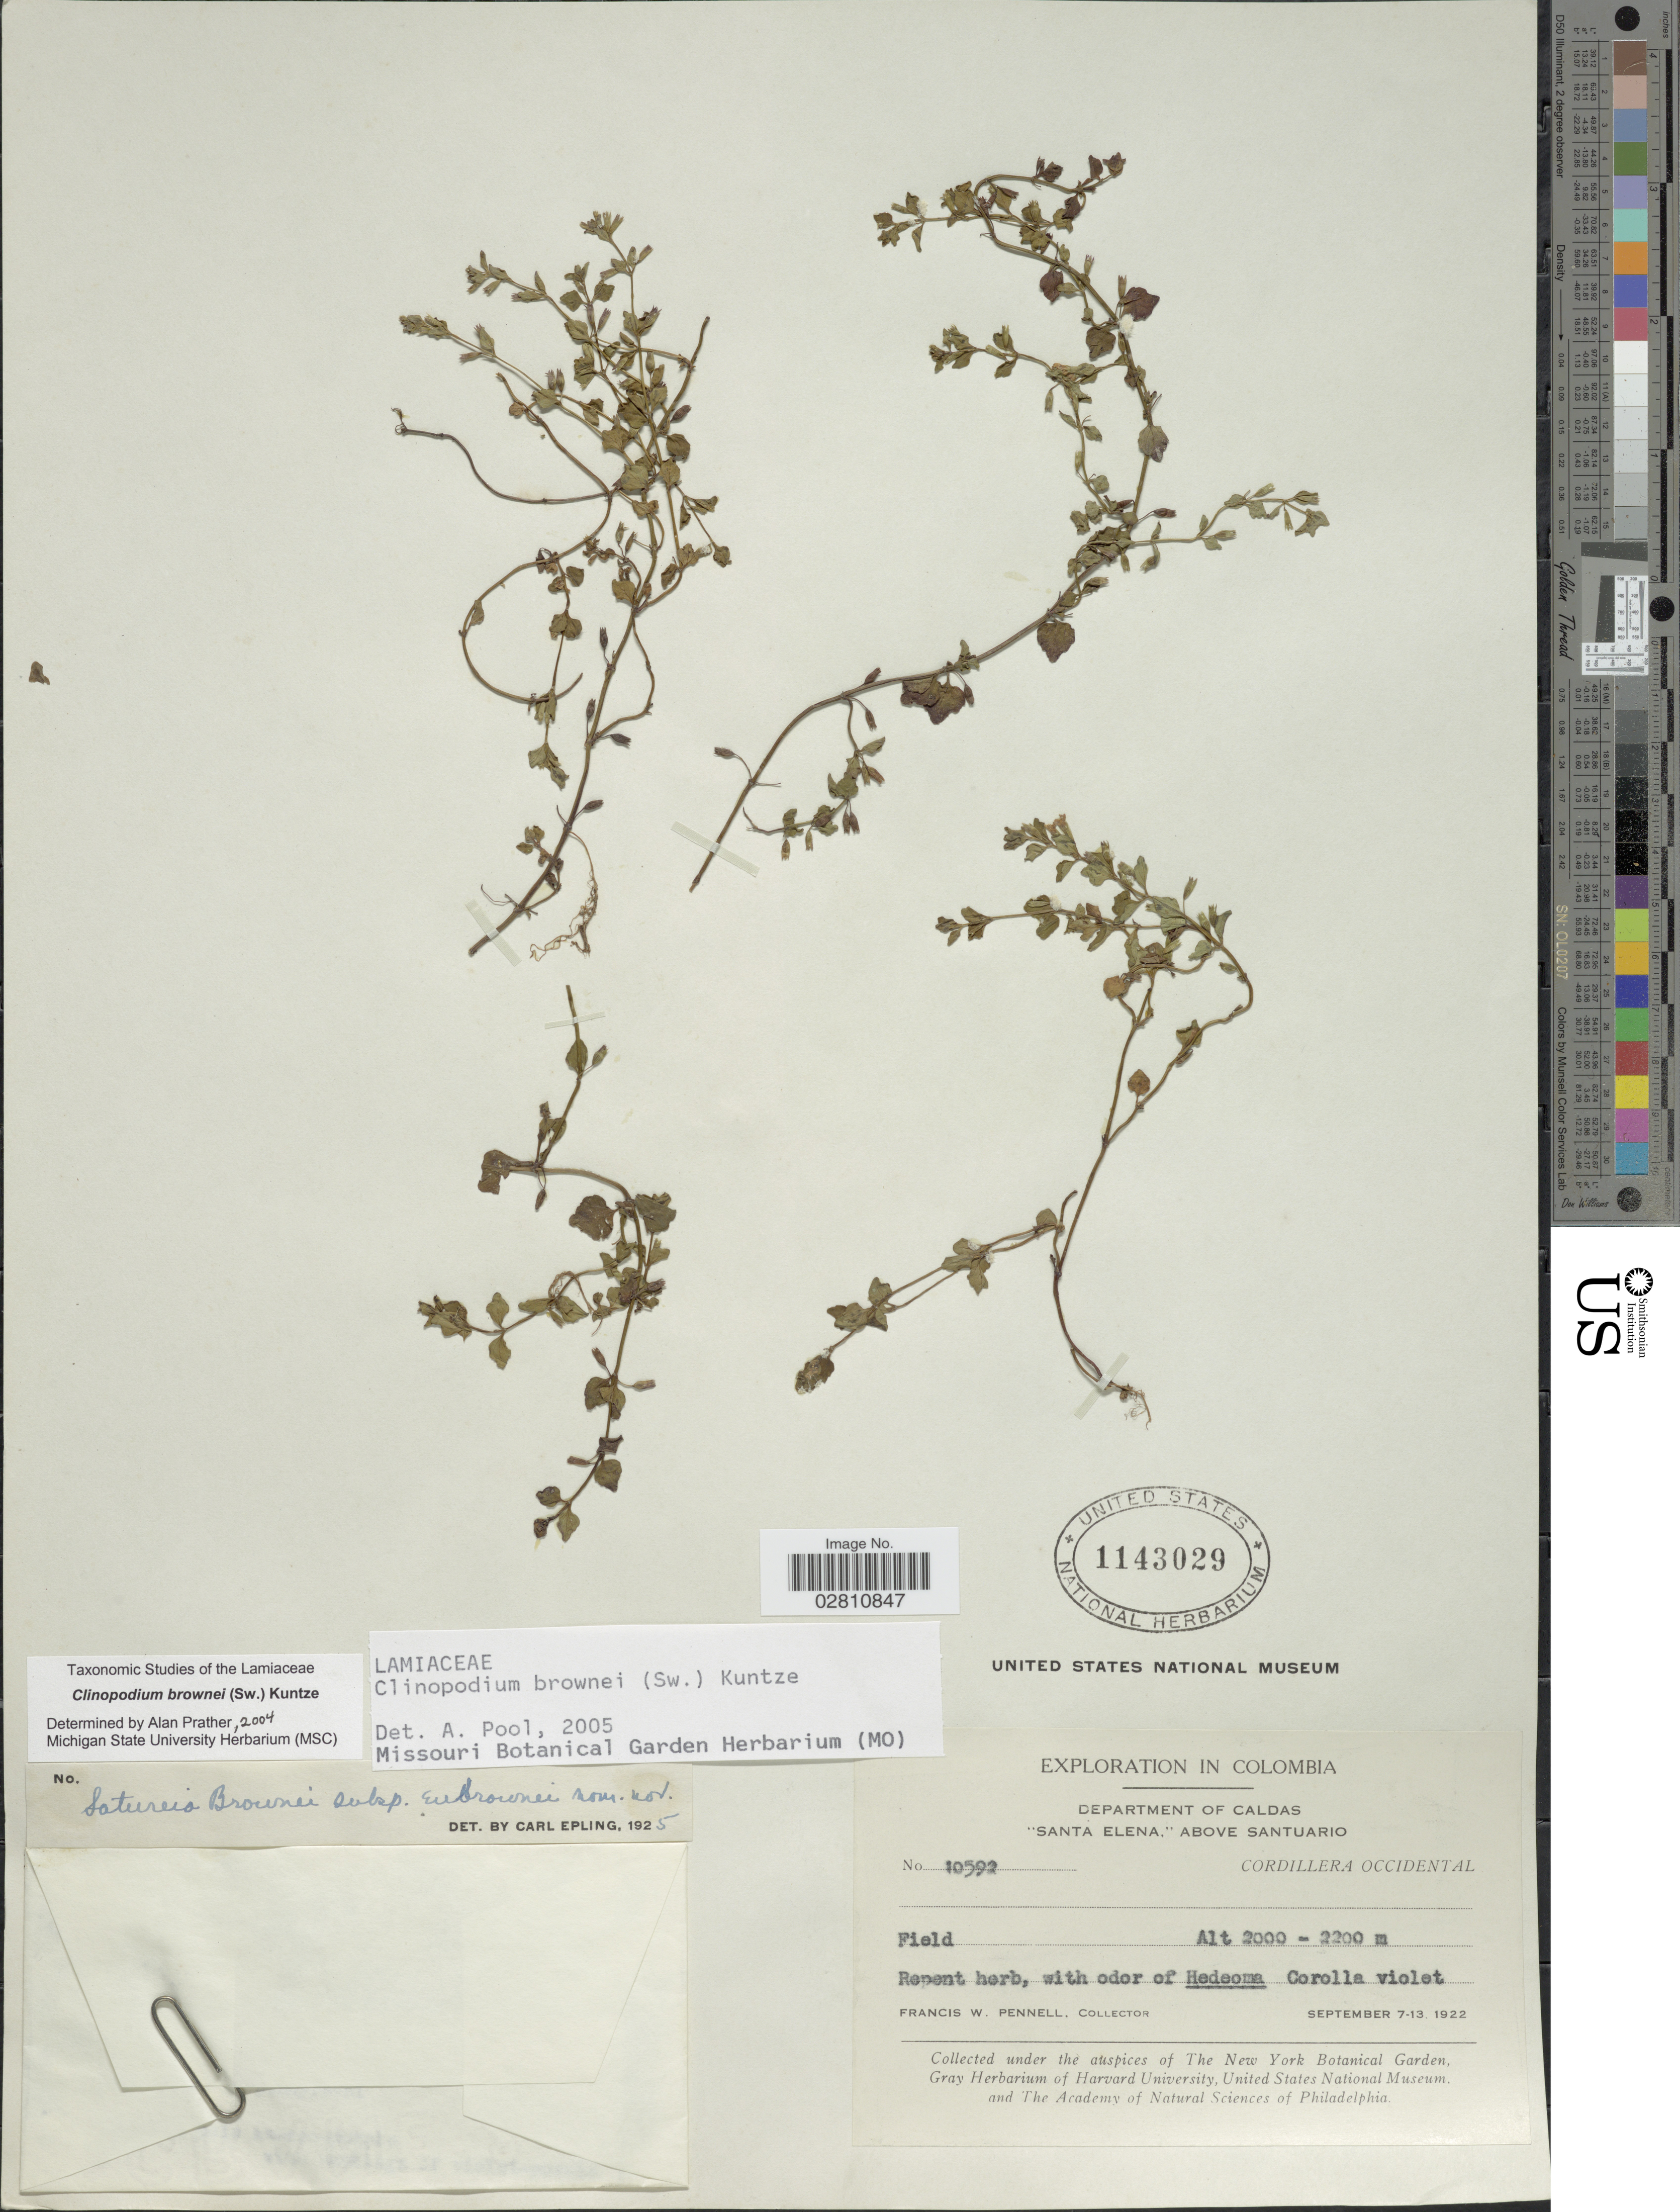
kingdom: Plantae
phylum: Tracheophyta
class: Magnoliopsida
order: Lamiales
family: Lamiaceae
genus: Clinopodium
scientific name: Clinopodium brownei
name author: (Sw.) Kuntze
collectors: F. W. Pennell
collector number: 10592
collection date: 1922-09-07/1922-09-13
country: Colombia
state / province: Caldas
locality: Department of Antioquia, "Santa Elena," Above Santuario, Cordillera Occidental.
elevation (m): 2000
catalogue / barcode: US 1143029